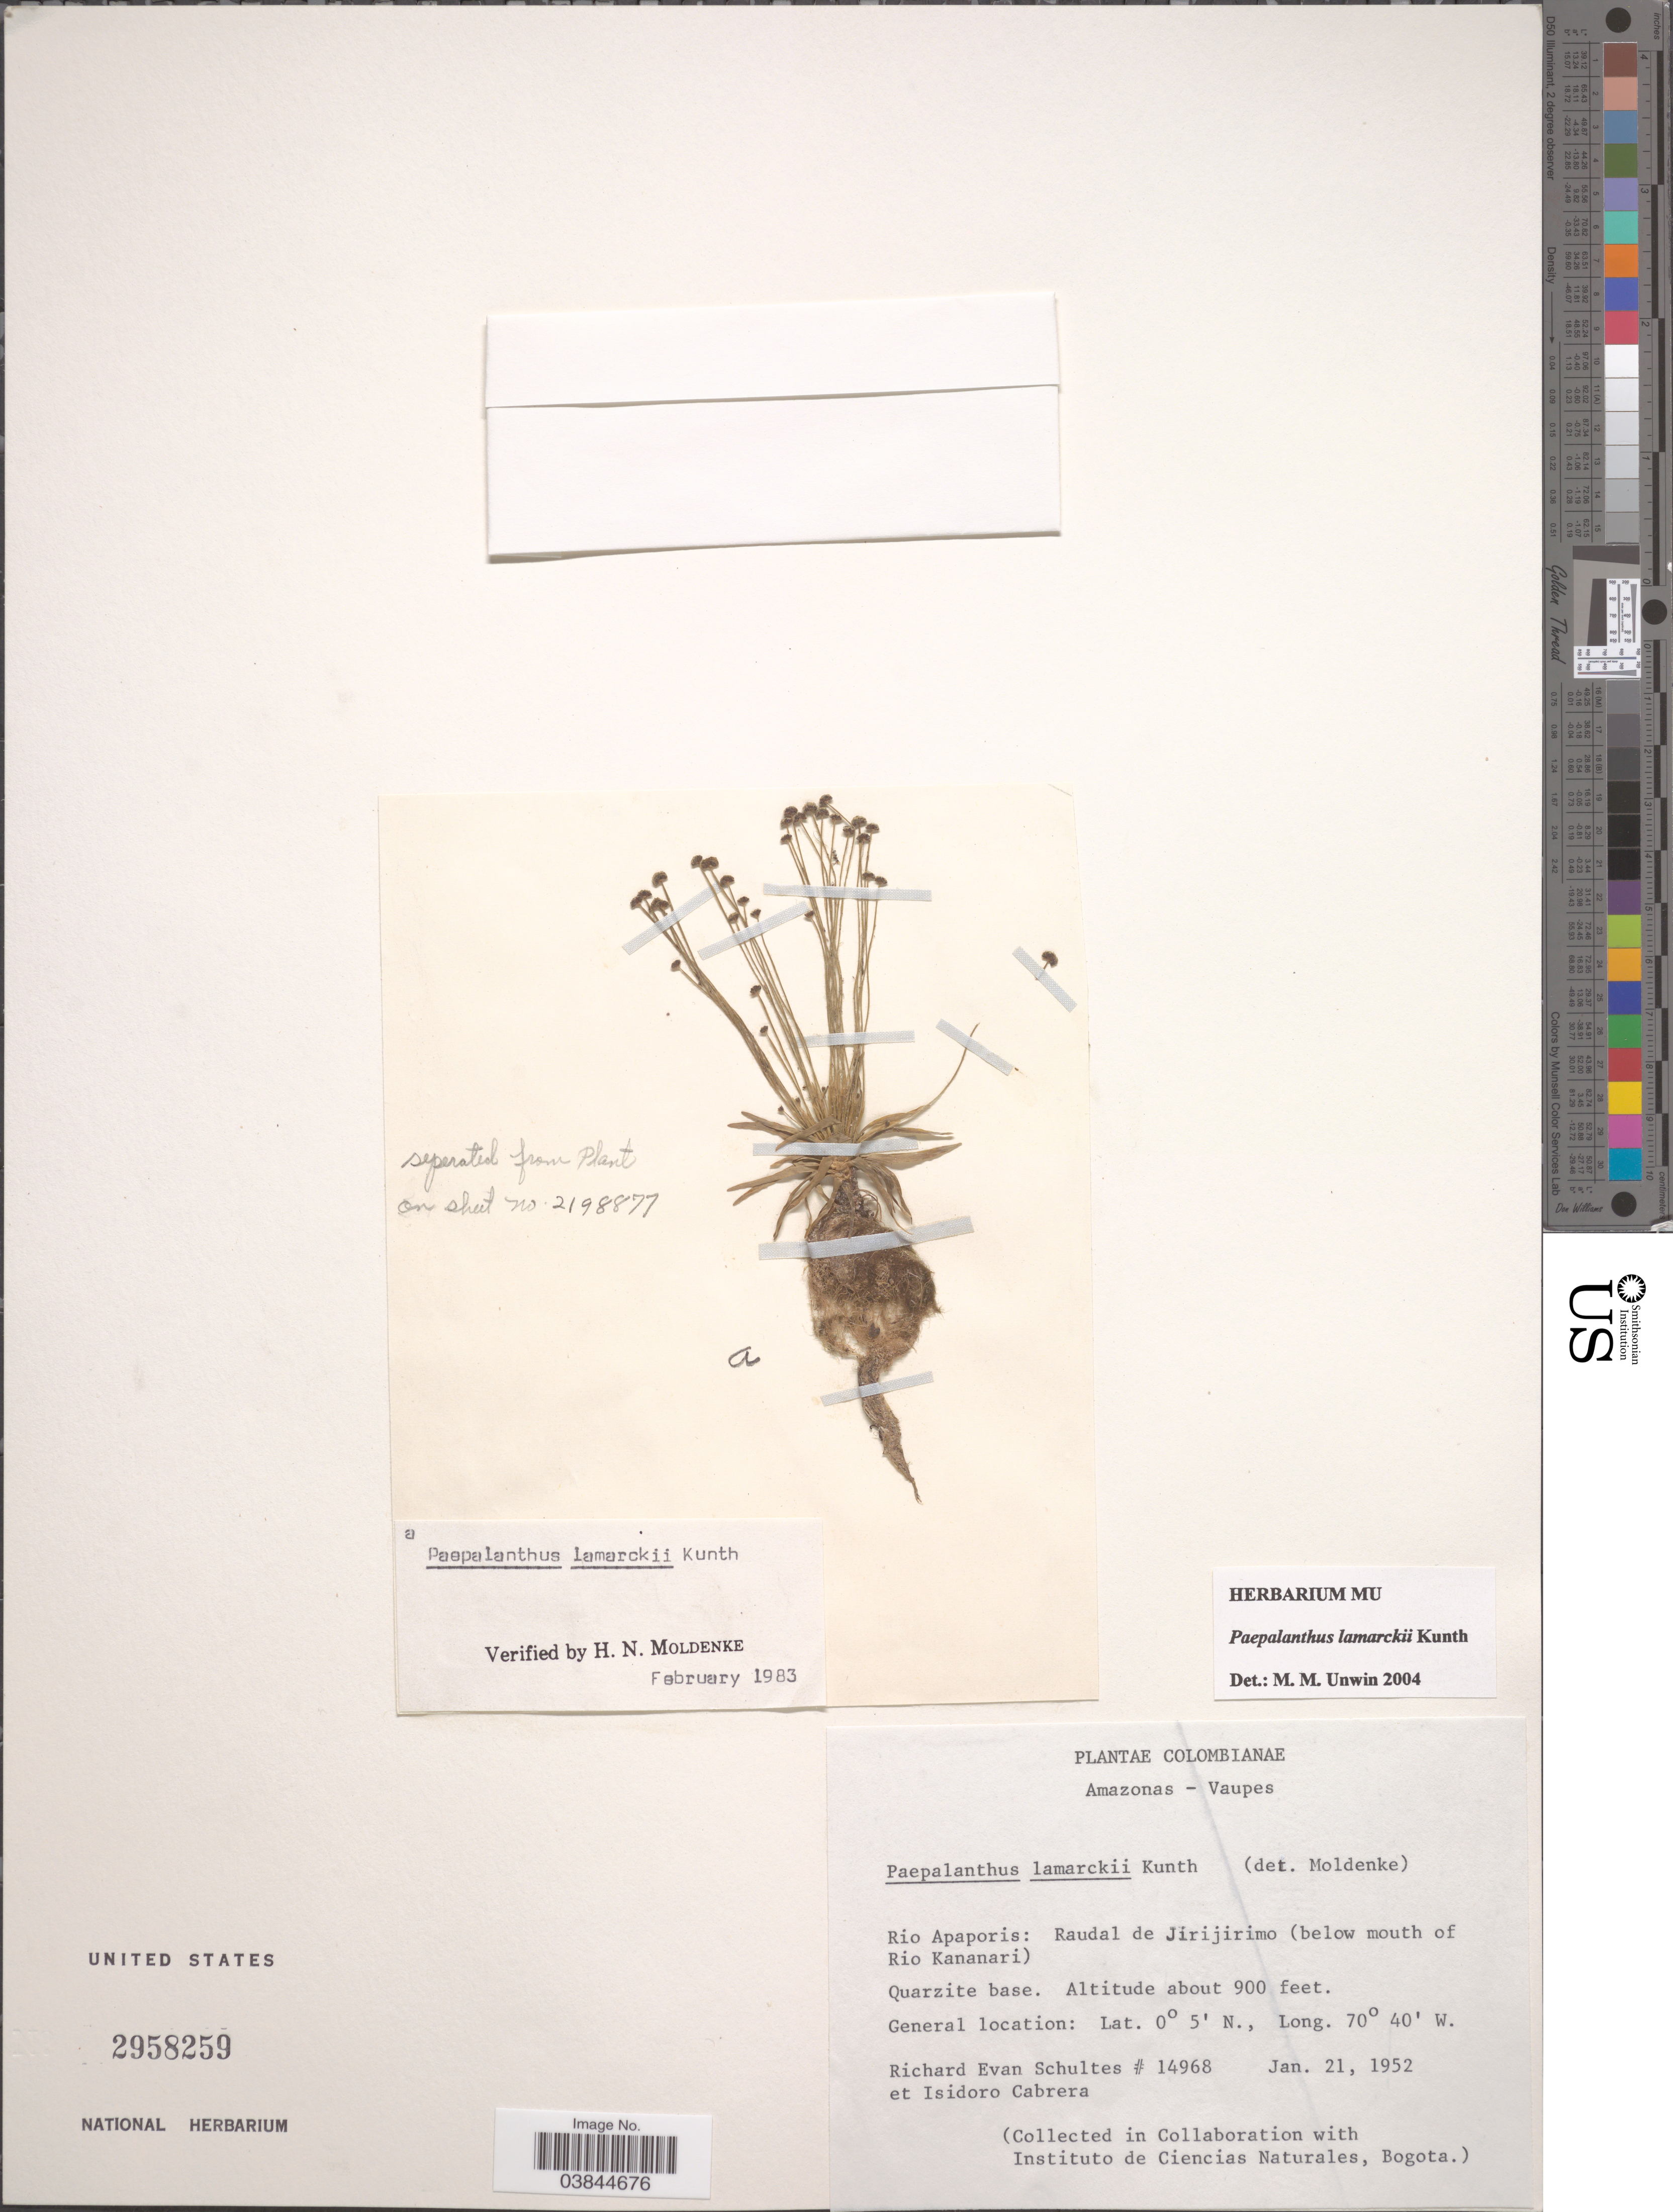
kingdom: Plantae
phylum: Tracheophyta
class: Liliopsida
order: Poales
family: Eriocaulaceae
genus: Paepalanthus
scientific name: Paepalanthus lamarckii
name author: Kunth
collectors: R. E. Schultes & I. Cabrera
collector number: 14968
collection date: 1952-01-21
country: Colombia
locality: Amazonas-Vaupes. Rio Apaporis: Raudal de Jirijirimo (below mouth of Rio Kananari).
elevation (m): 274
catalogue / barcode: US 2958259